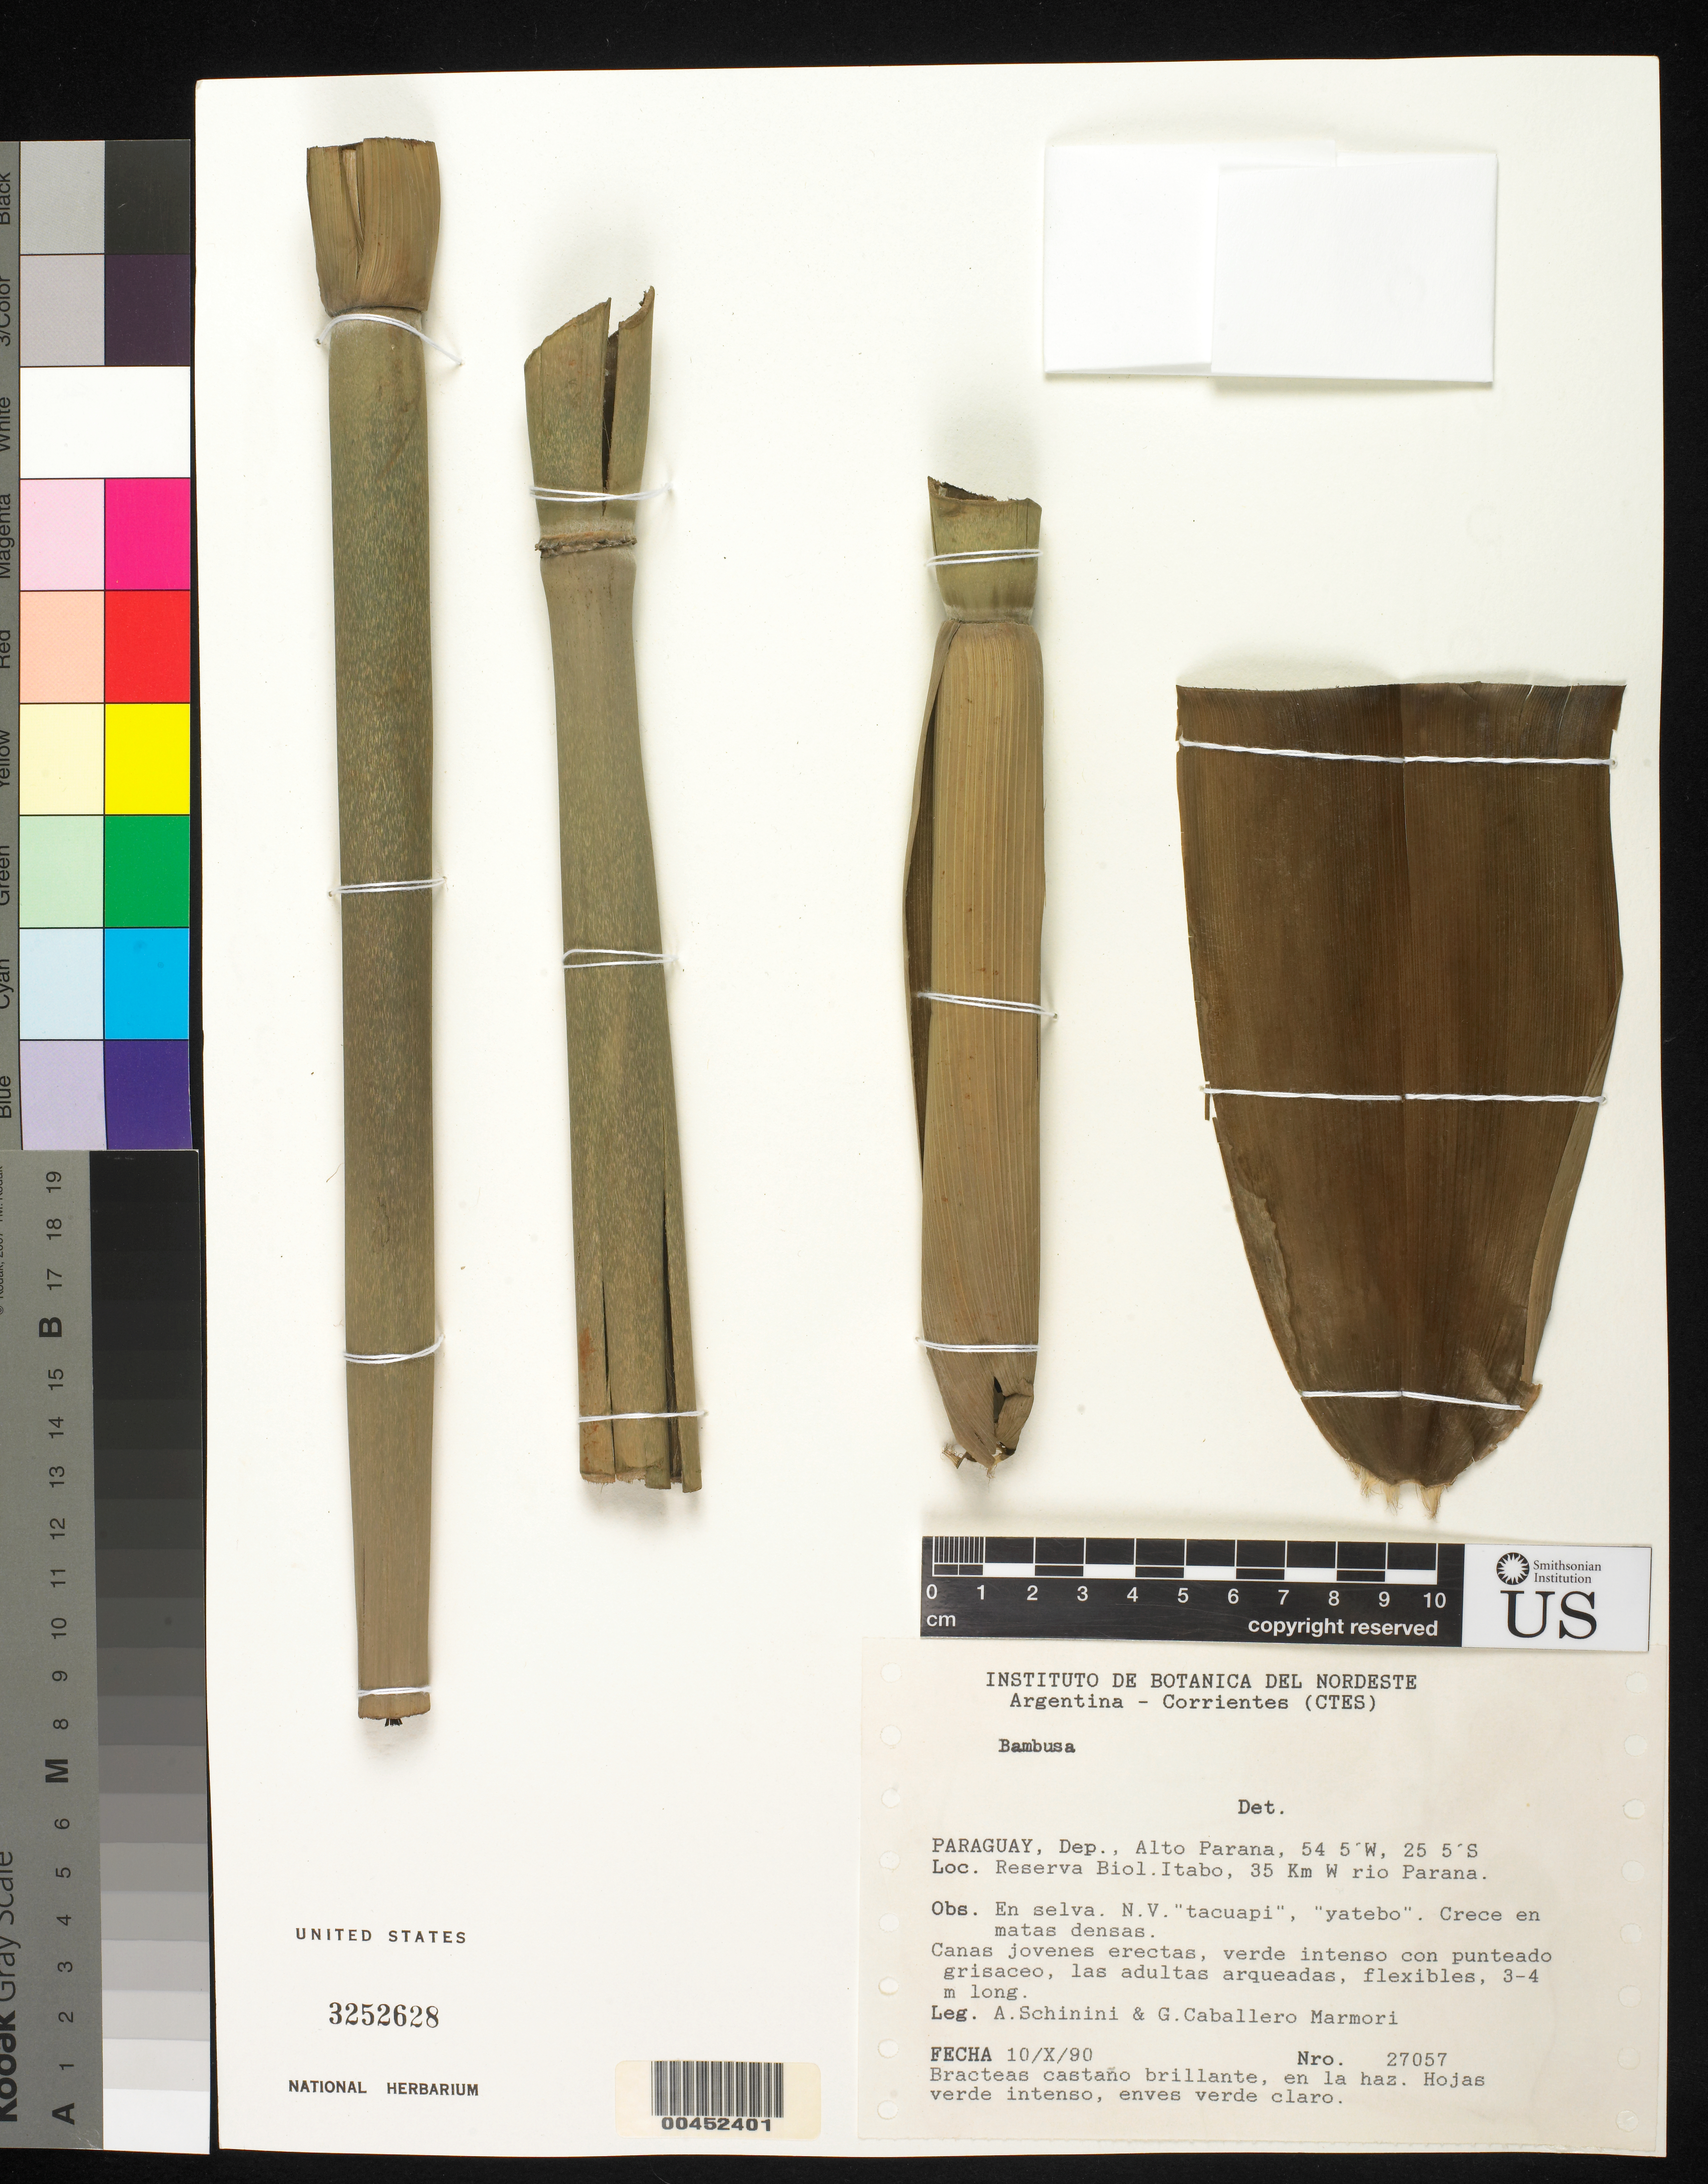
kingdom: Plantae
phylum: Tracheophyta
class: Liliopsida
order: Poales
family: Poaceae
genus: Bambusa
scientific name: Bambusa sp.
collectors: A. Schinini & G. Caballero Marmori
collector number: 27057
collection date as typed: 10 Oct 1990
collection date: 1990-10-10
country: Paraguay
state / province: Alto Paraná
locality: Reserva biol. itabo, 35 km w rio parana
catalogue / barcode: US 3252628